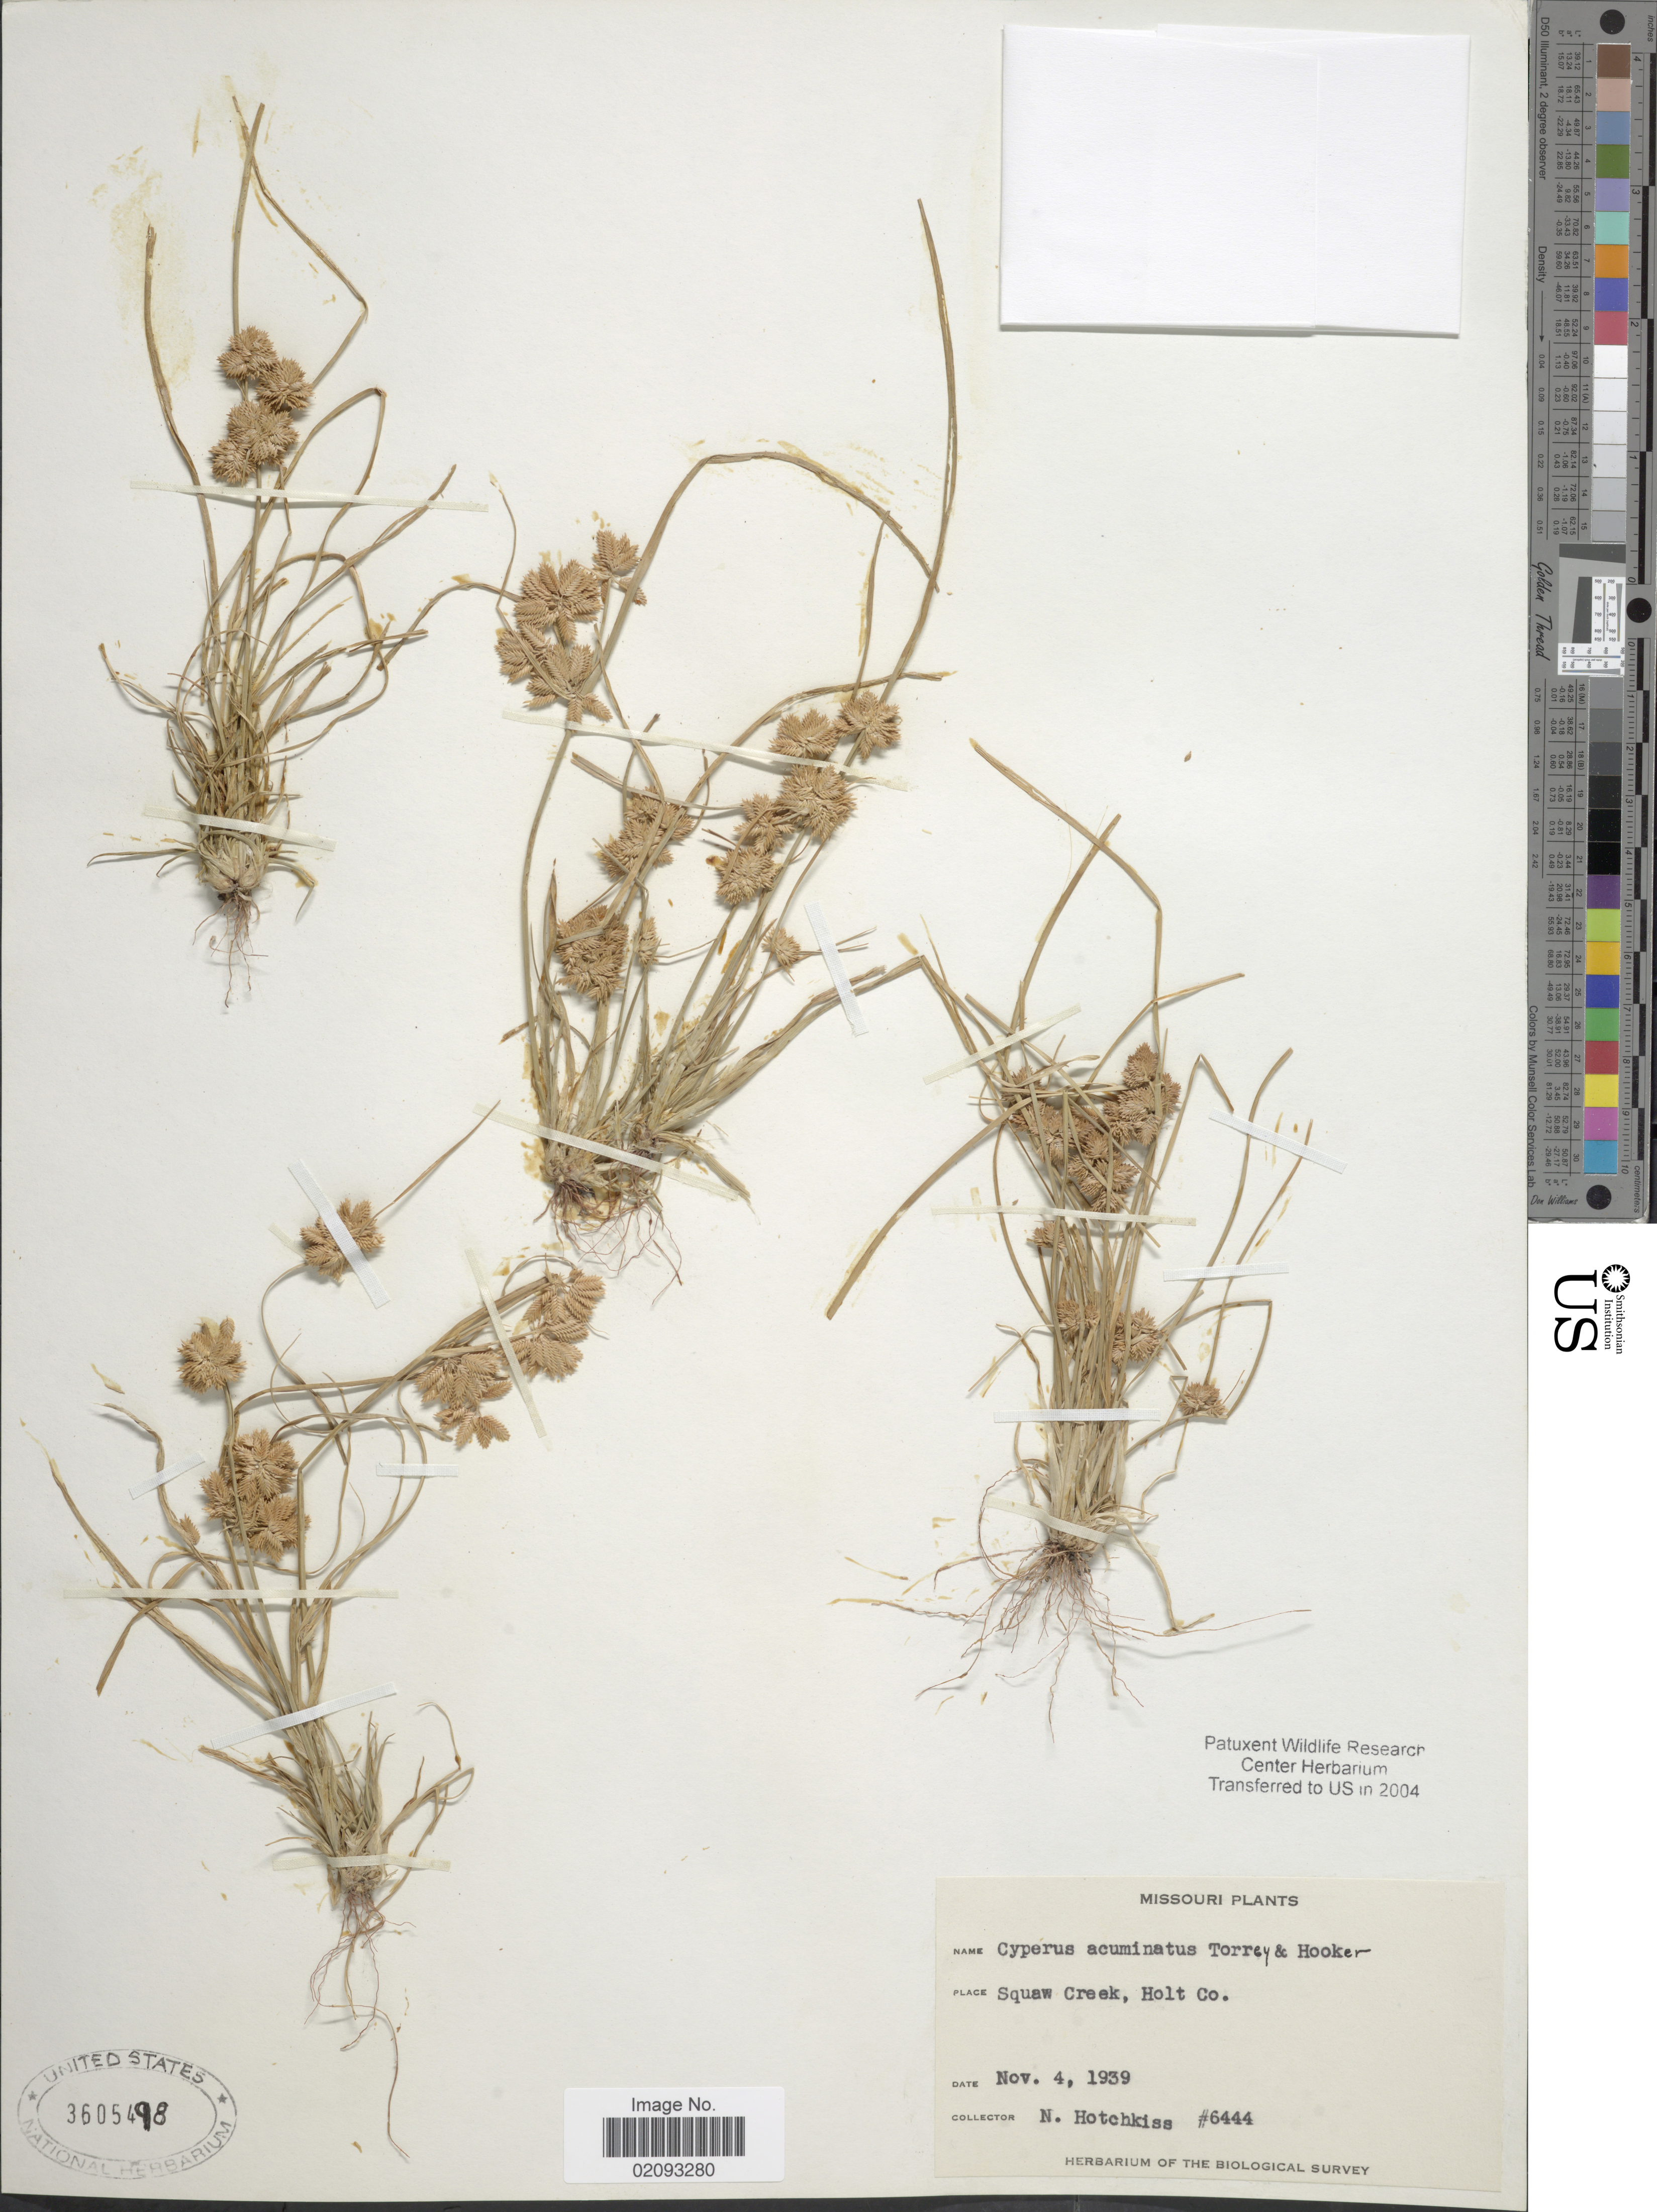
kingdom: Plantae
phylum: Tracheophyta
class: Liliopsida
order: Poales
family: Cyperaceae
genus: Cyperus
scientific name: Cyperus acuminatus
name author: Torr. & Hook.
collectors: N. Hotchkiss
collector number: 6444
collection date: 1939-11-04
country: United States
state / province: Missouri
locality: Squaw Creek, Holt Co.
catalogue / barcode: US 3605498